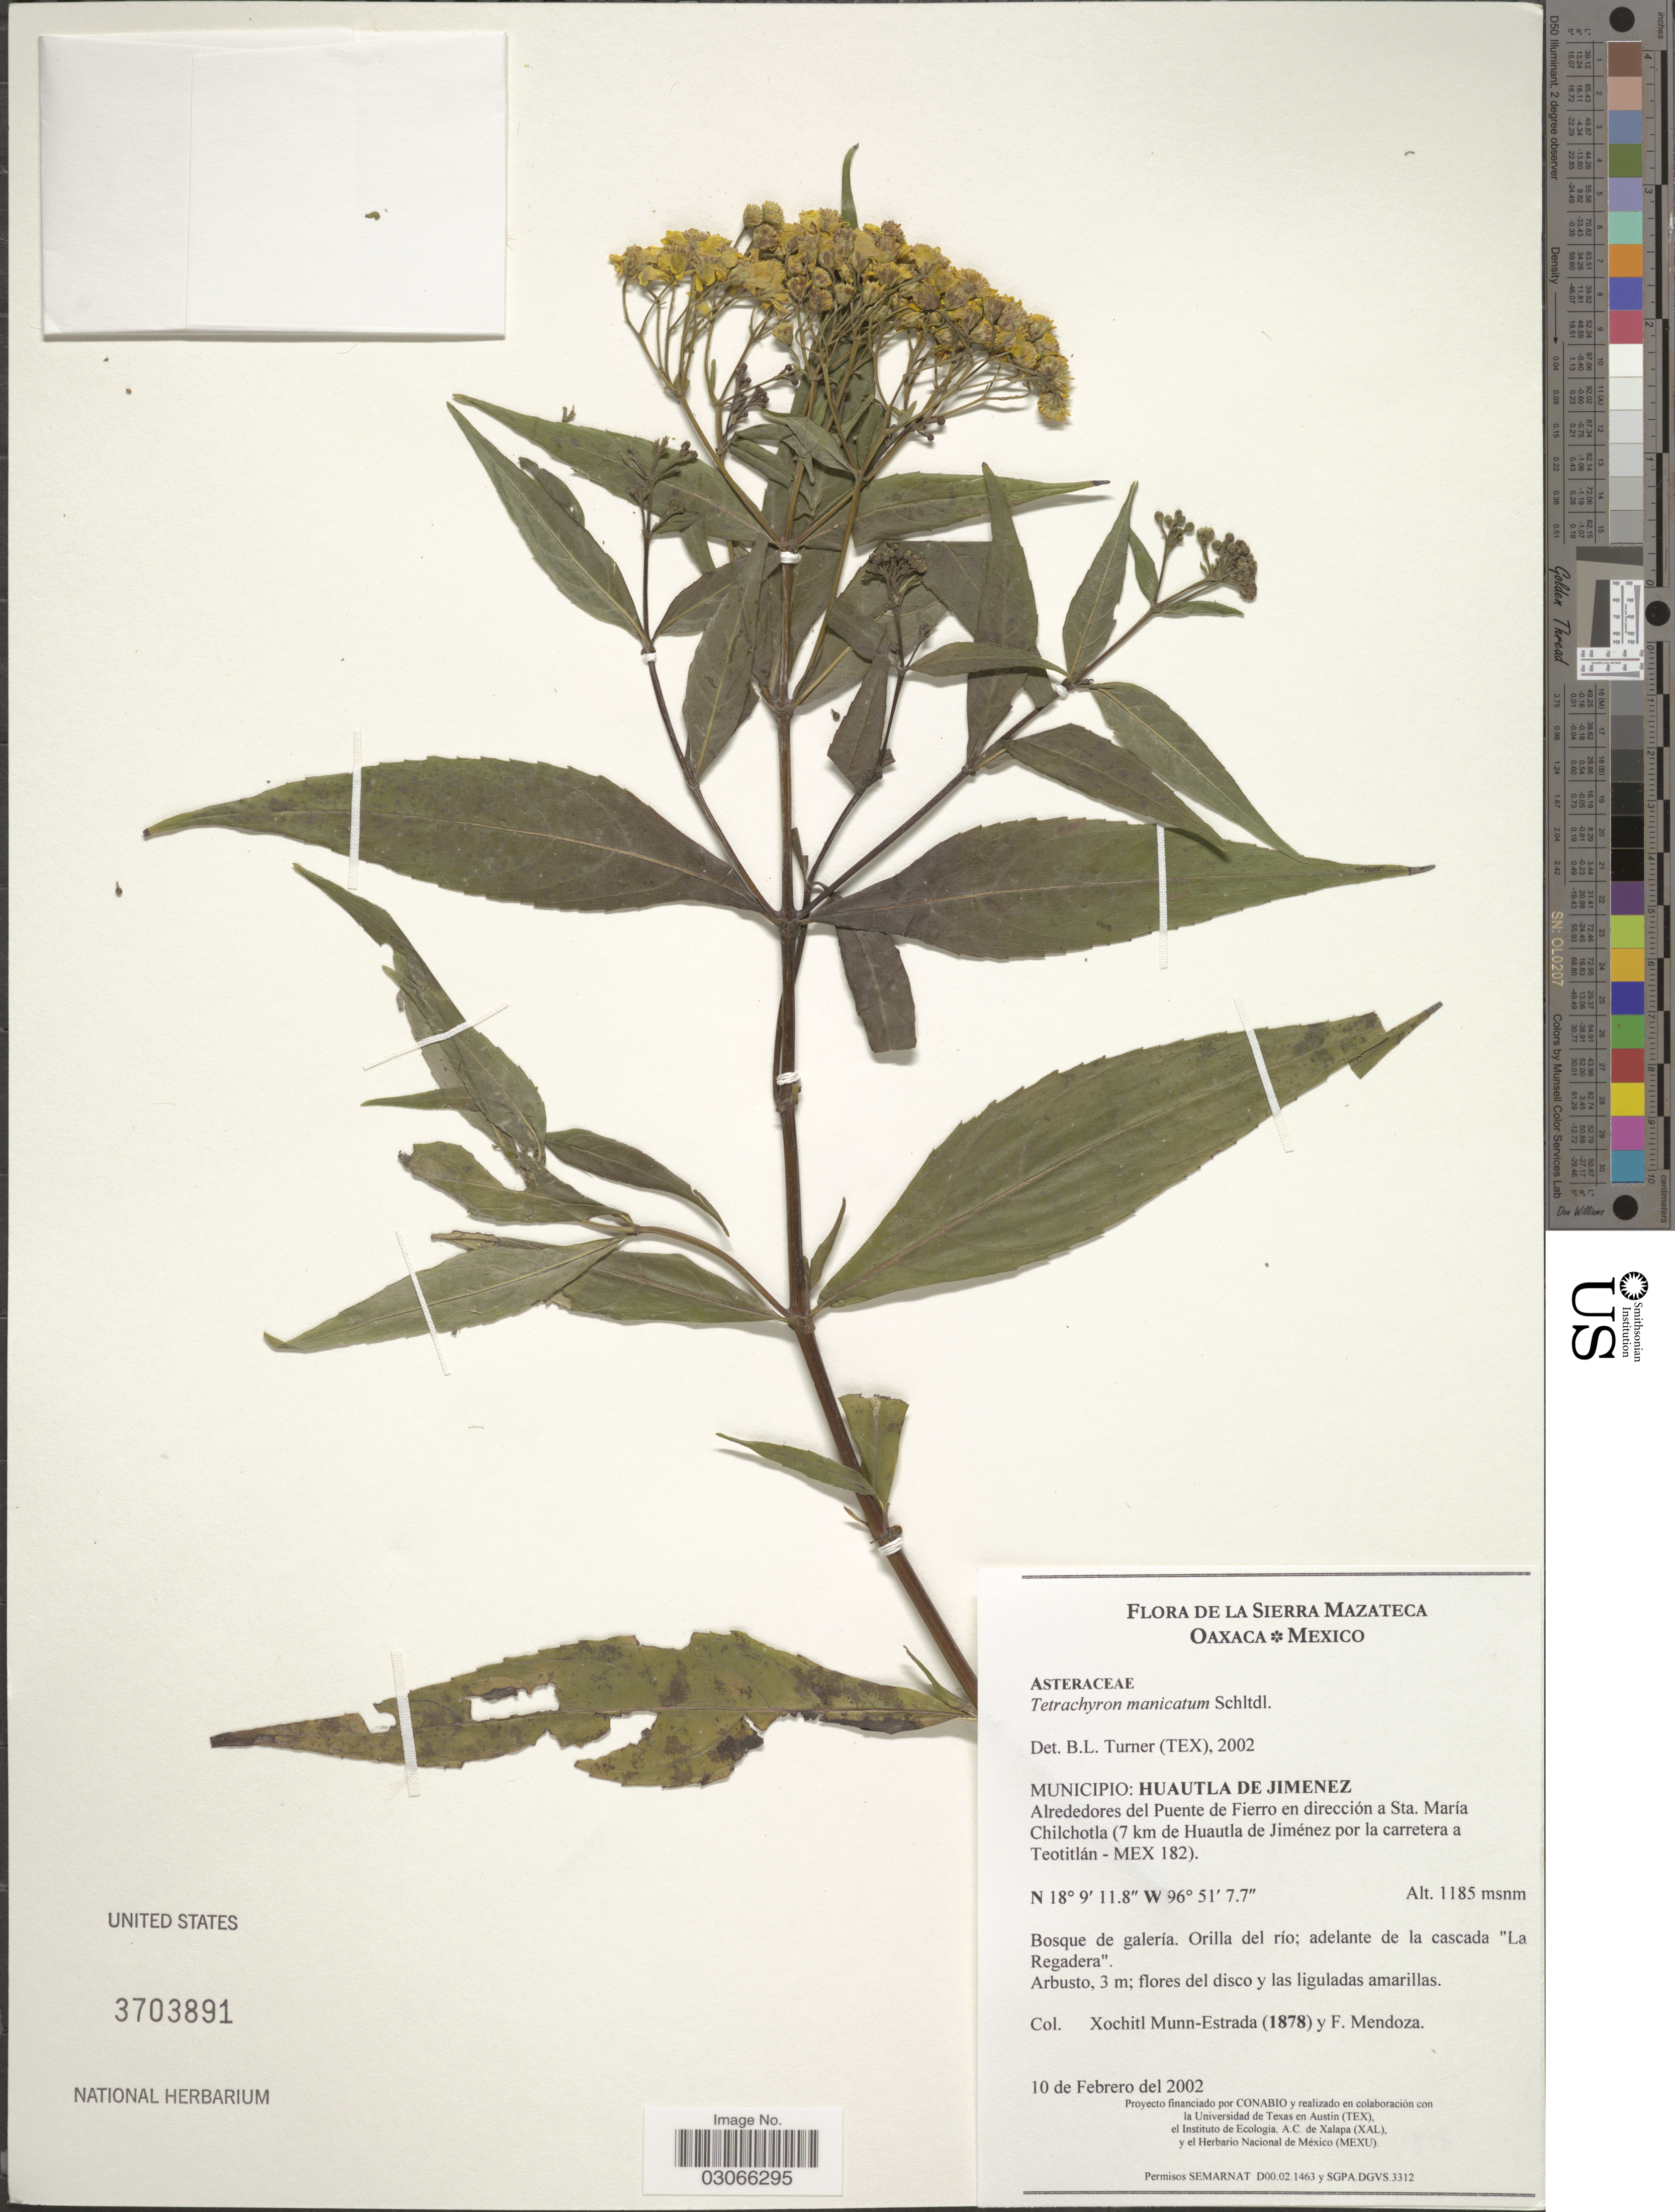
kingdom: Plantae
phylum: Tracheophyta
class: Magnoliopsida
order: Asterales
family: Asteraceae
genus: Tetrachyron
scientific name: Tetrachyron manicatum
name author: Schltdl.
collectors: X. Munn-Estrada & F. Mendoza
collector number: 1878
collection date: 2002-02-10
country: Mexico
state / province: Oaxaca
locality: La Sierra Mazateca. Municipio: Huautla de Jimenez. Alrededores del Puente de Fierro en dirección a Sta. María Chilchotla (7 km de Huautla de Jiménez por la carretera a Teotitlán - MEX 182).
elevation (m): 1185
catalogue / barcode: US 3703891